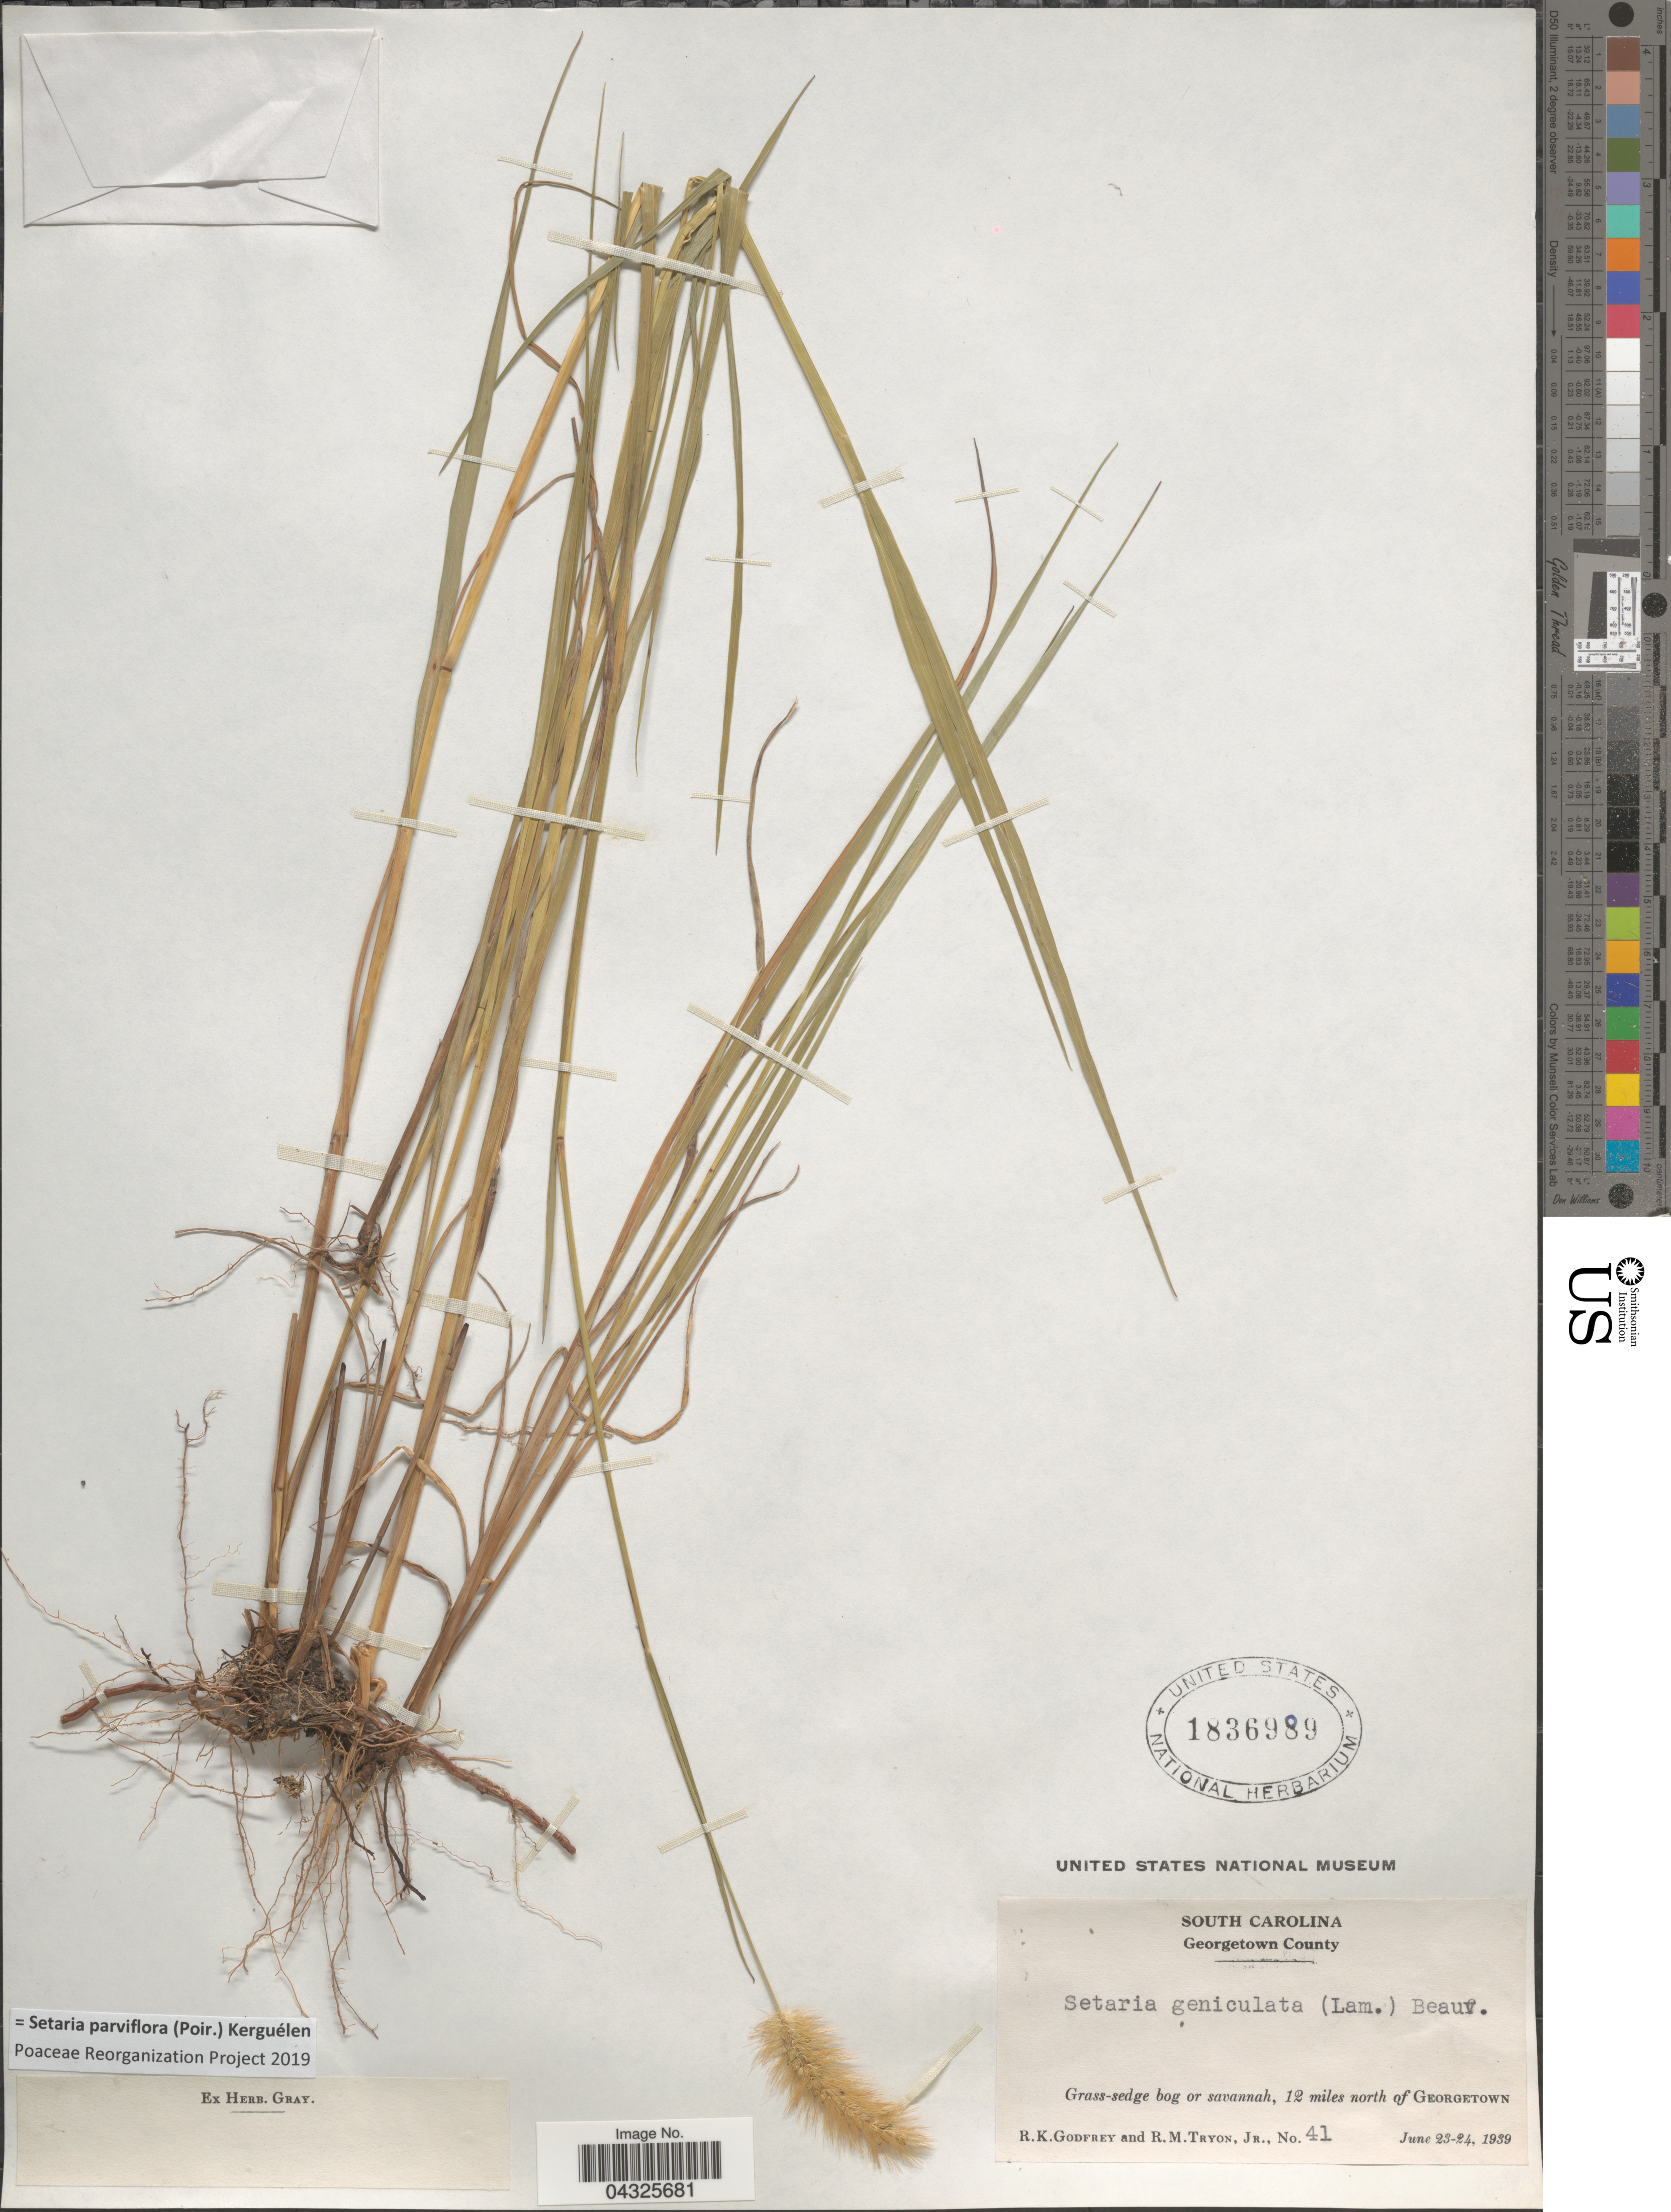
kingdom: Plantae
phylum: Tracheophyta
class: Liliopsida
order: Poales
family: Poaceae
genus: Setaria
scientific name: Setaria parviflora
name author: (Poir.) Kerguélen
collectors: R. K. Godfrey & R. Tryon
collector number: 41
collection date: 1939-06-23/1939-06-24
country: United States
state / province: South Carolina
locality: Georgetown County. Grass-edge bog or savannah, 12 miles north of Georgetown.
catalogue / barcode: US 1836989